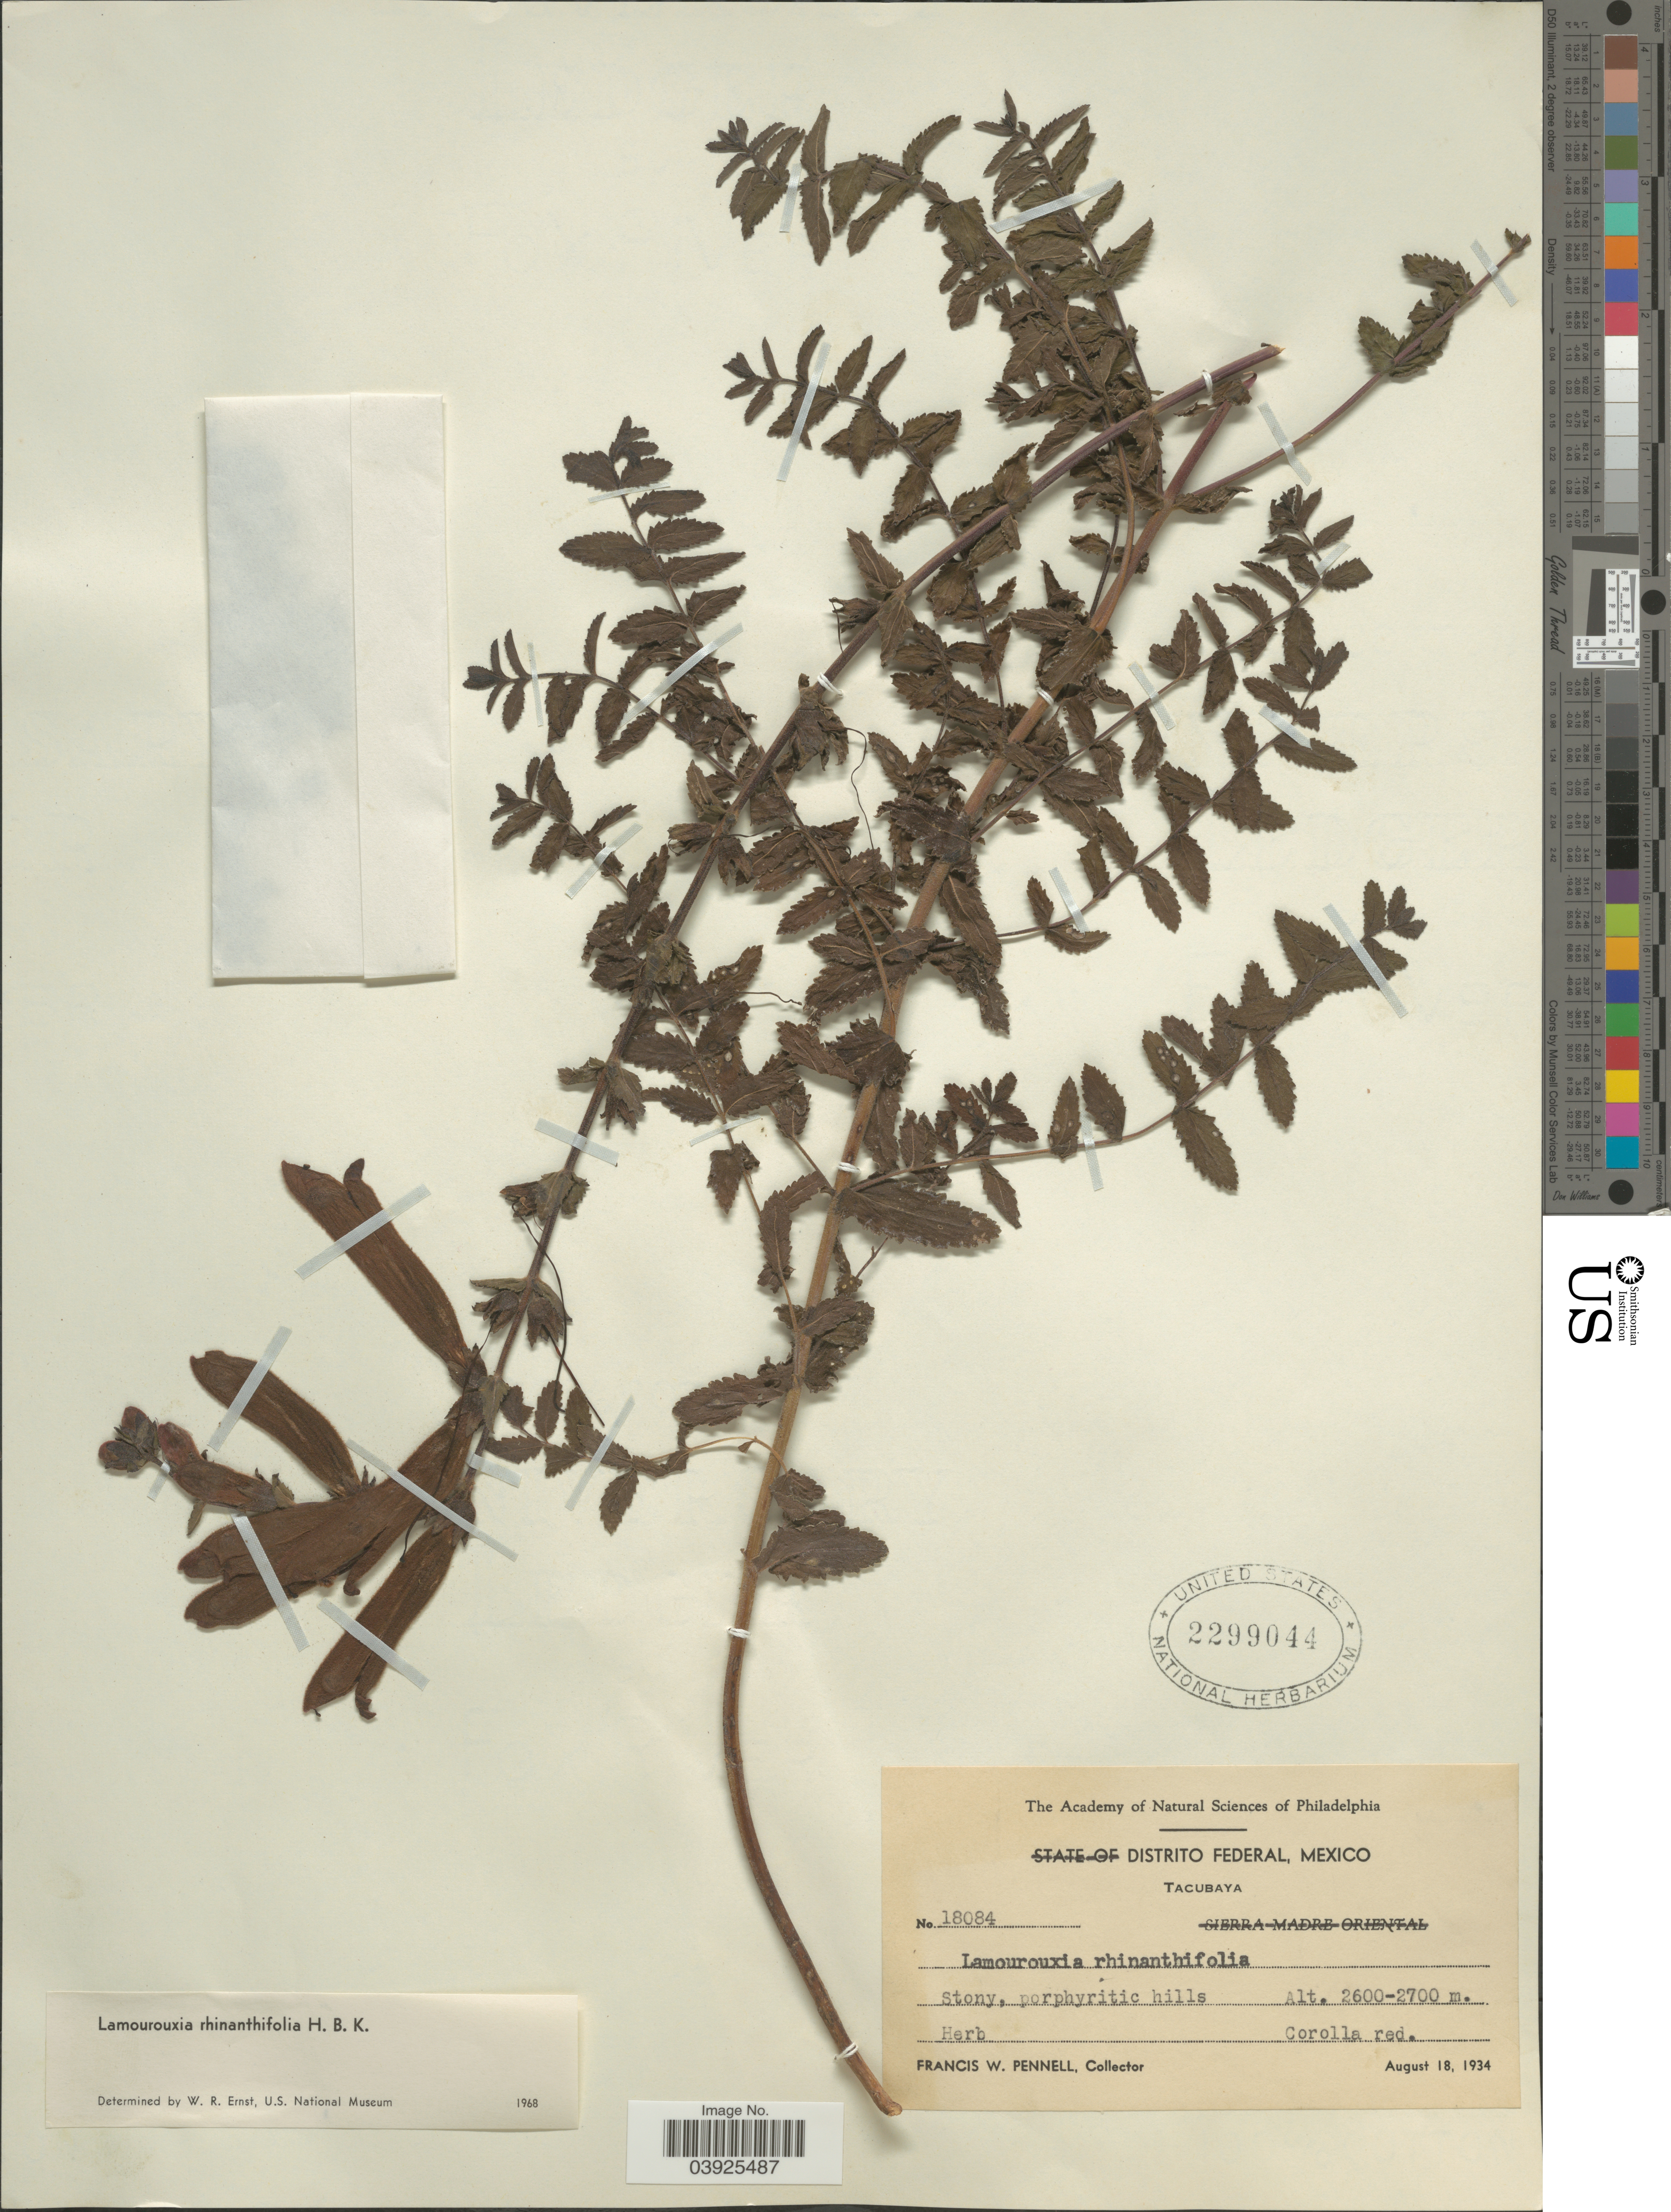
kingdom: Plantae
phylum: Tracheophyta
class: Magnoliopsida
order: Lamiales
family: Orobanchaceae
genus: Lamourouxia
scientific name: Lamourouxia rhinanthifolia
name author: Kunth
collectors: F. W. Pennell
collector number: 18084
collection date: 1934-08-18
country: Mexico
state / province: Distrito Federal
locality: Tacubaya.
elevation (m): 2600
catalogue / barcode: US 2299044